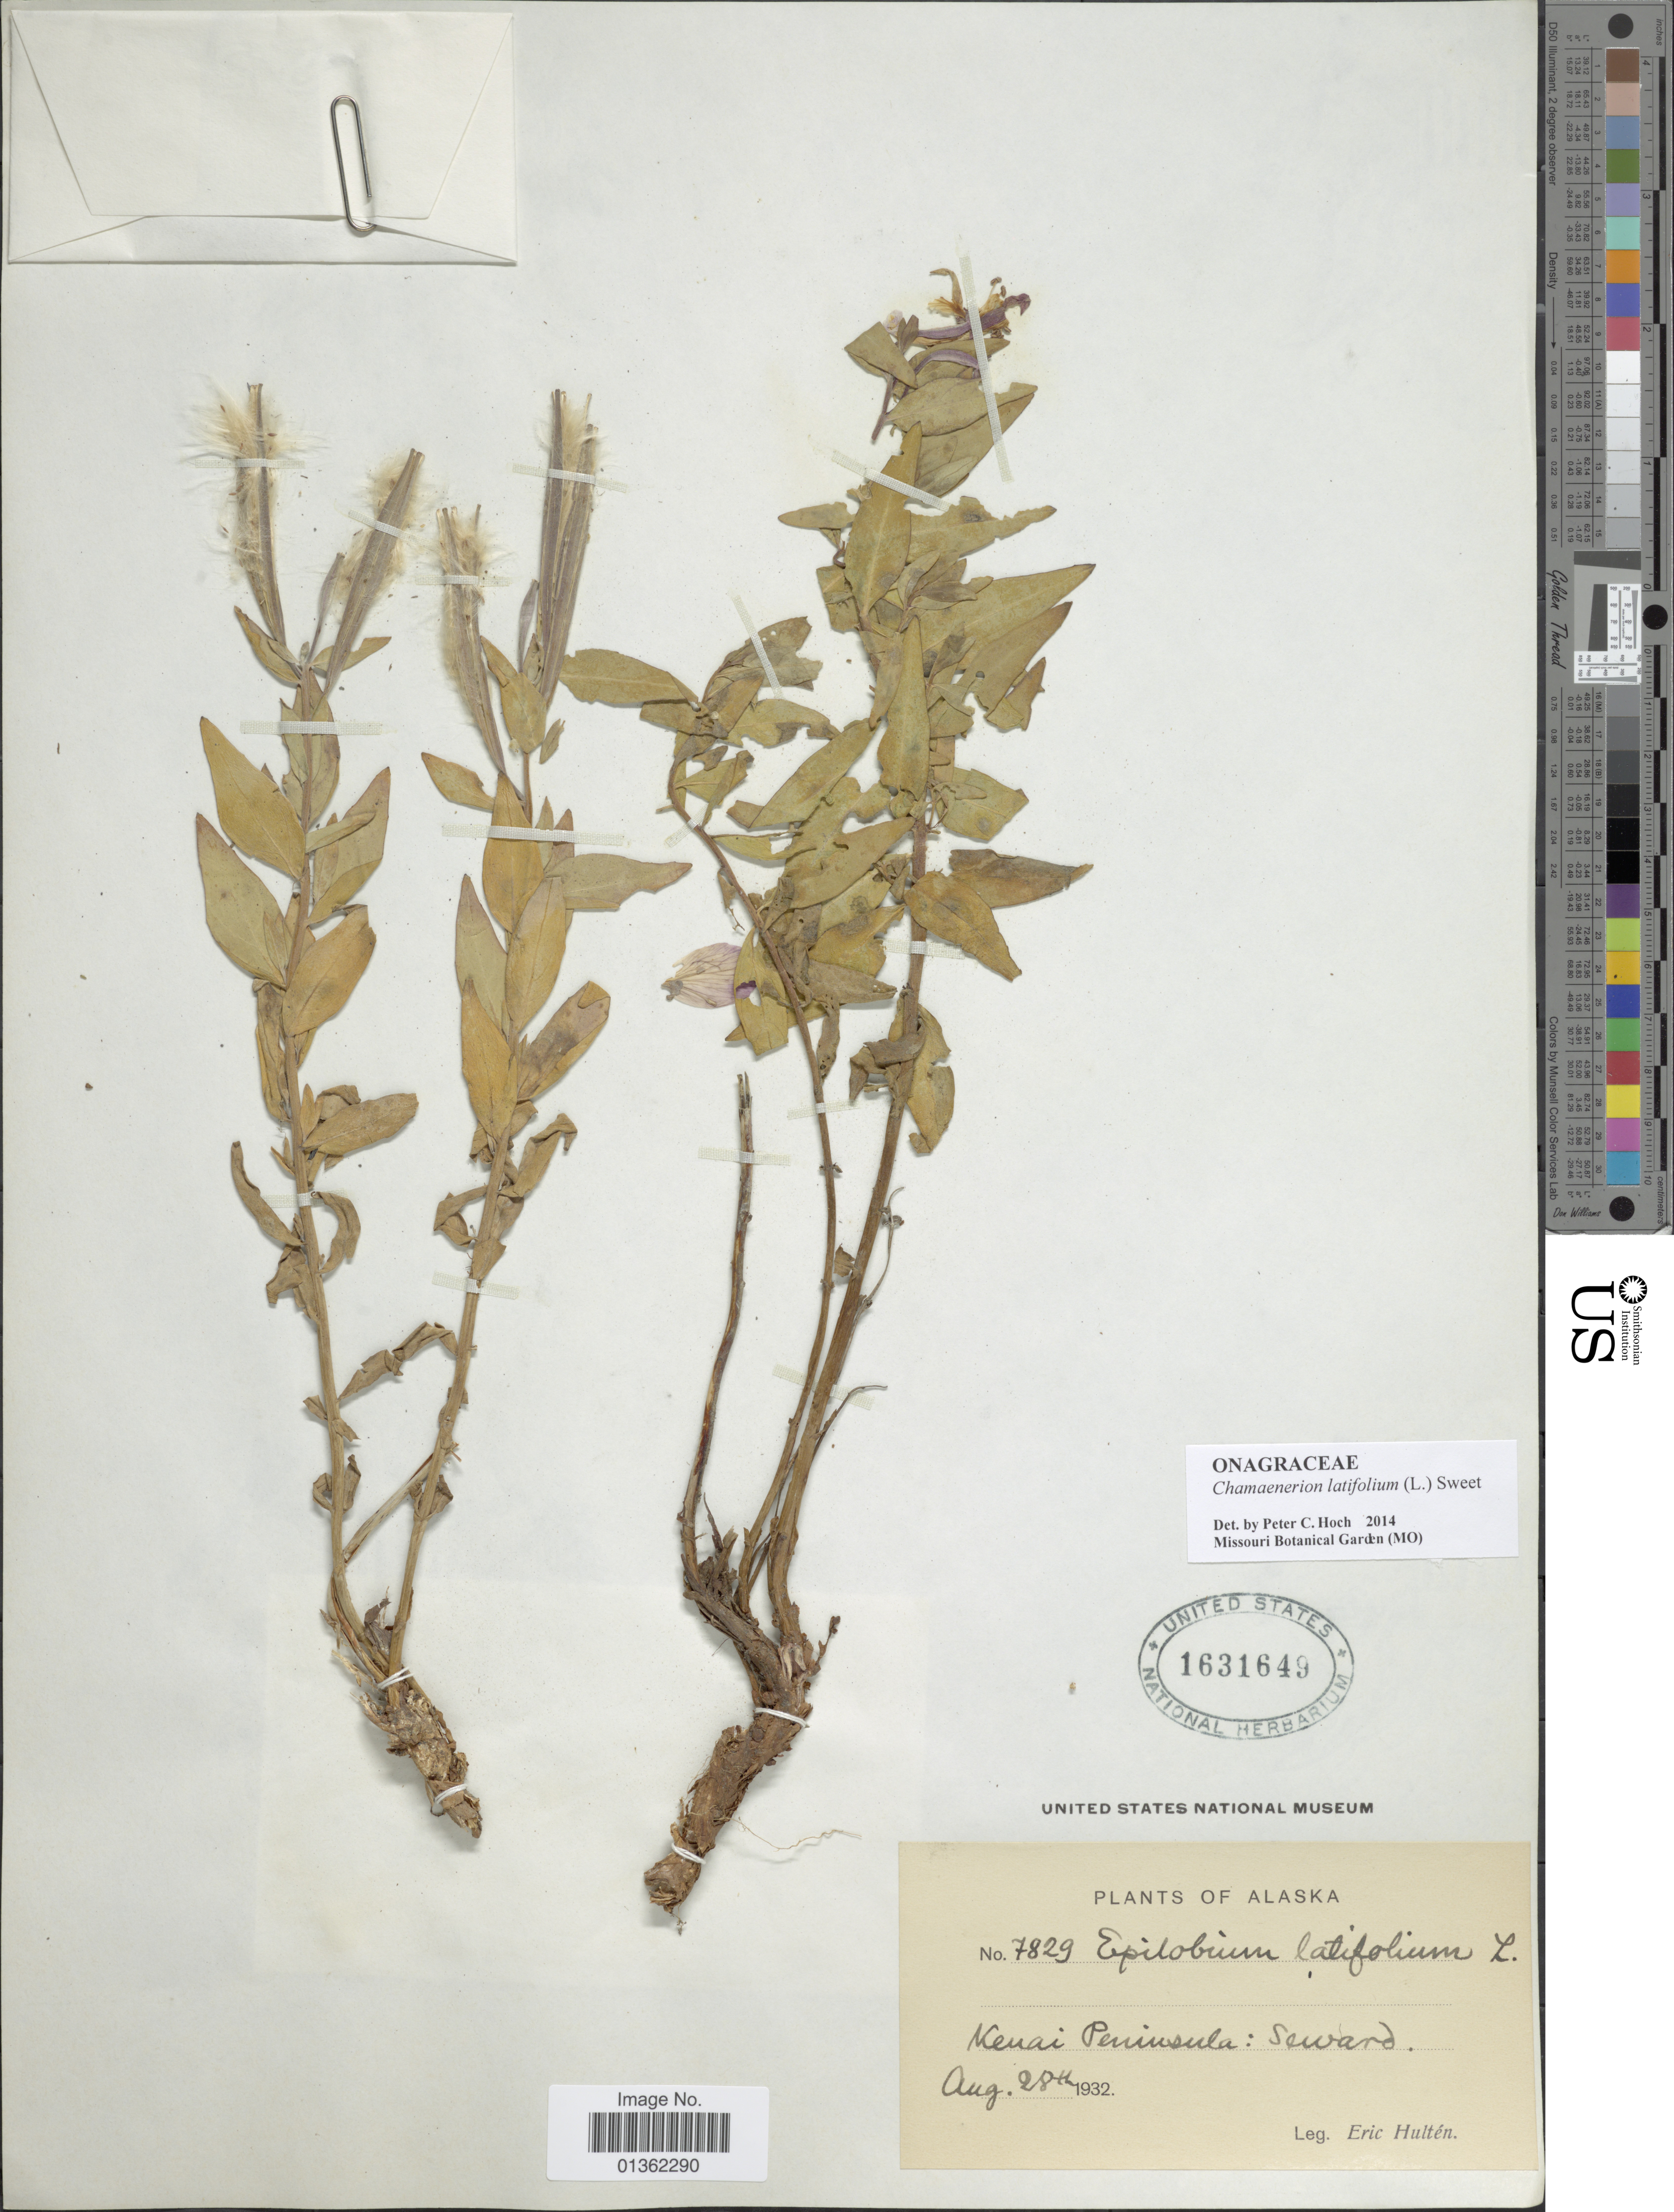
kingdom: Plantae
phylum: Tracheophyta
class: Magnoliopsida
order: Myrtales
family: Onagraceae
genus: Chamaenerion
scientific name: Chamaenerion latifolium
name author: (L.) Th. Fr. & Lange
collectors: E. G. Hultén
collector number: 7829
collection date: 1932-08-28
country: United States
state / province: Alaska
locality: Kenai Peninsula: Seward.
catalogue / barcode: US 1631649